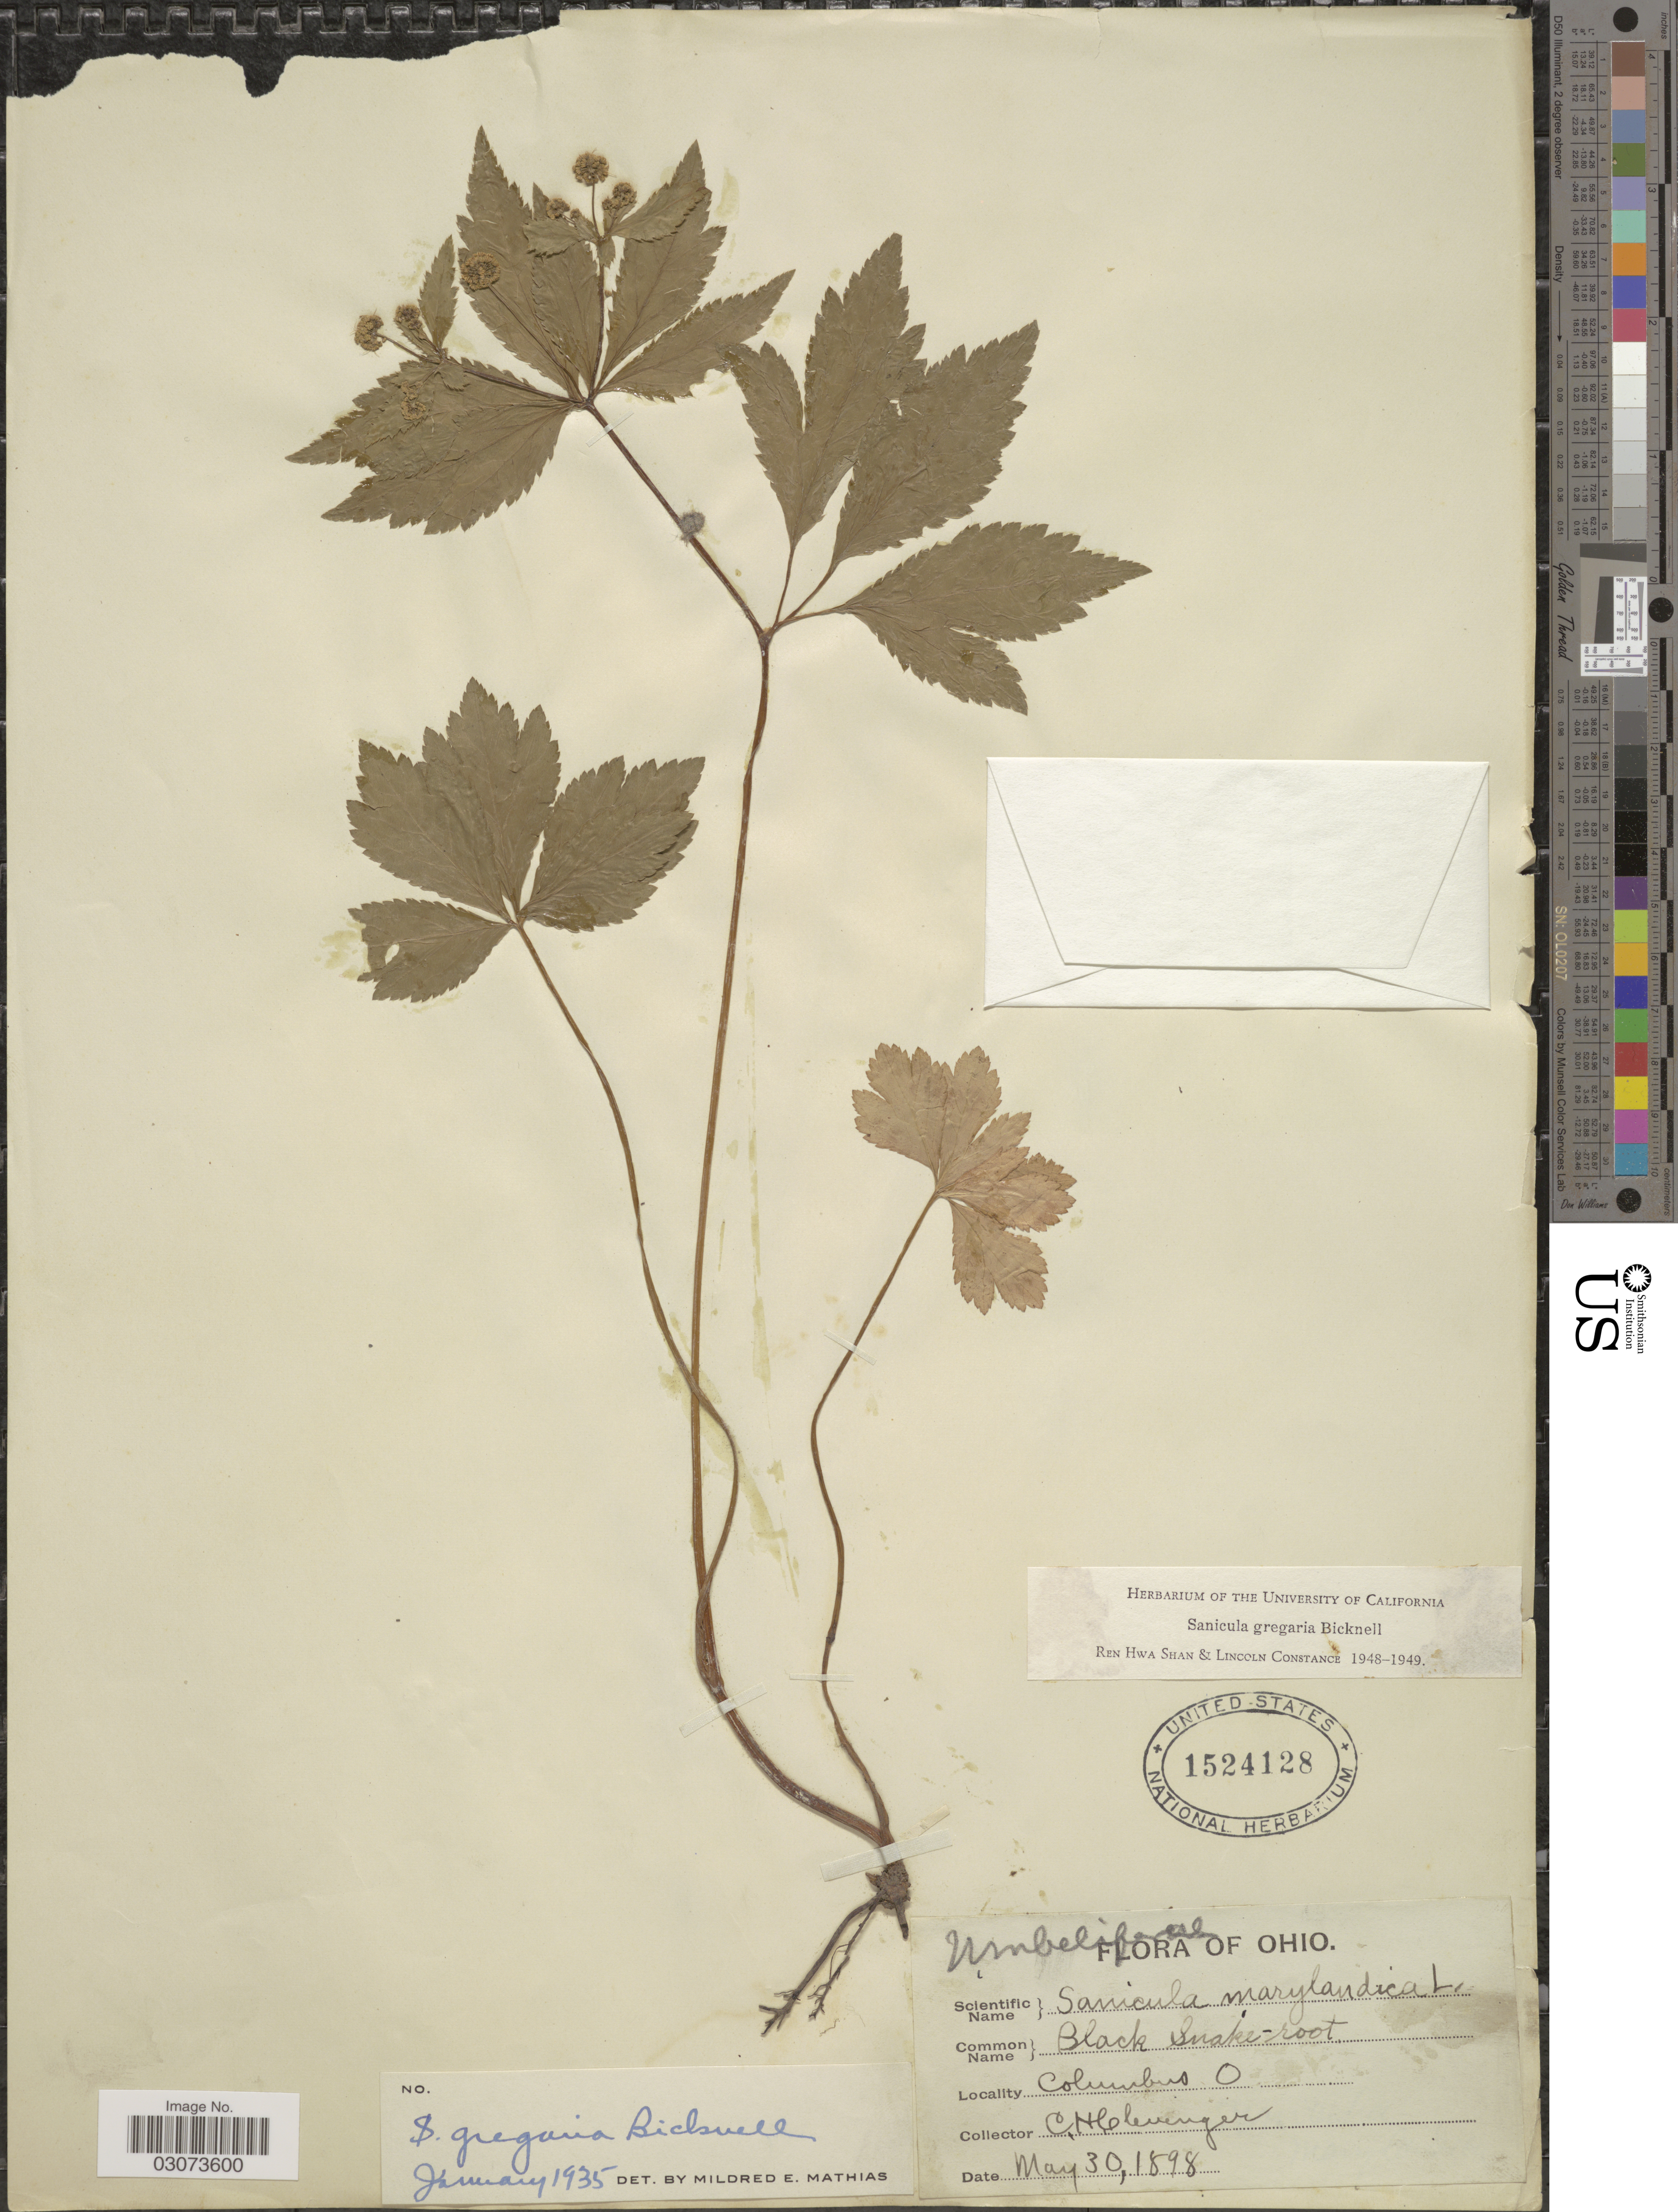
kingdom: Plantae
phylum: Tracheophyta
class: Magnoliopsida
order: Apiales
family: Apiaceae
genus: Sanicula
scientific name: Sanicula gregaria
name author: E.P. Bicknell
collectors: C. H. Clevenger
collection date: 1898-05-30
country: United States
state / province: Ohio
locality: Columbus.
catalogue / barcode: US 1524128